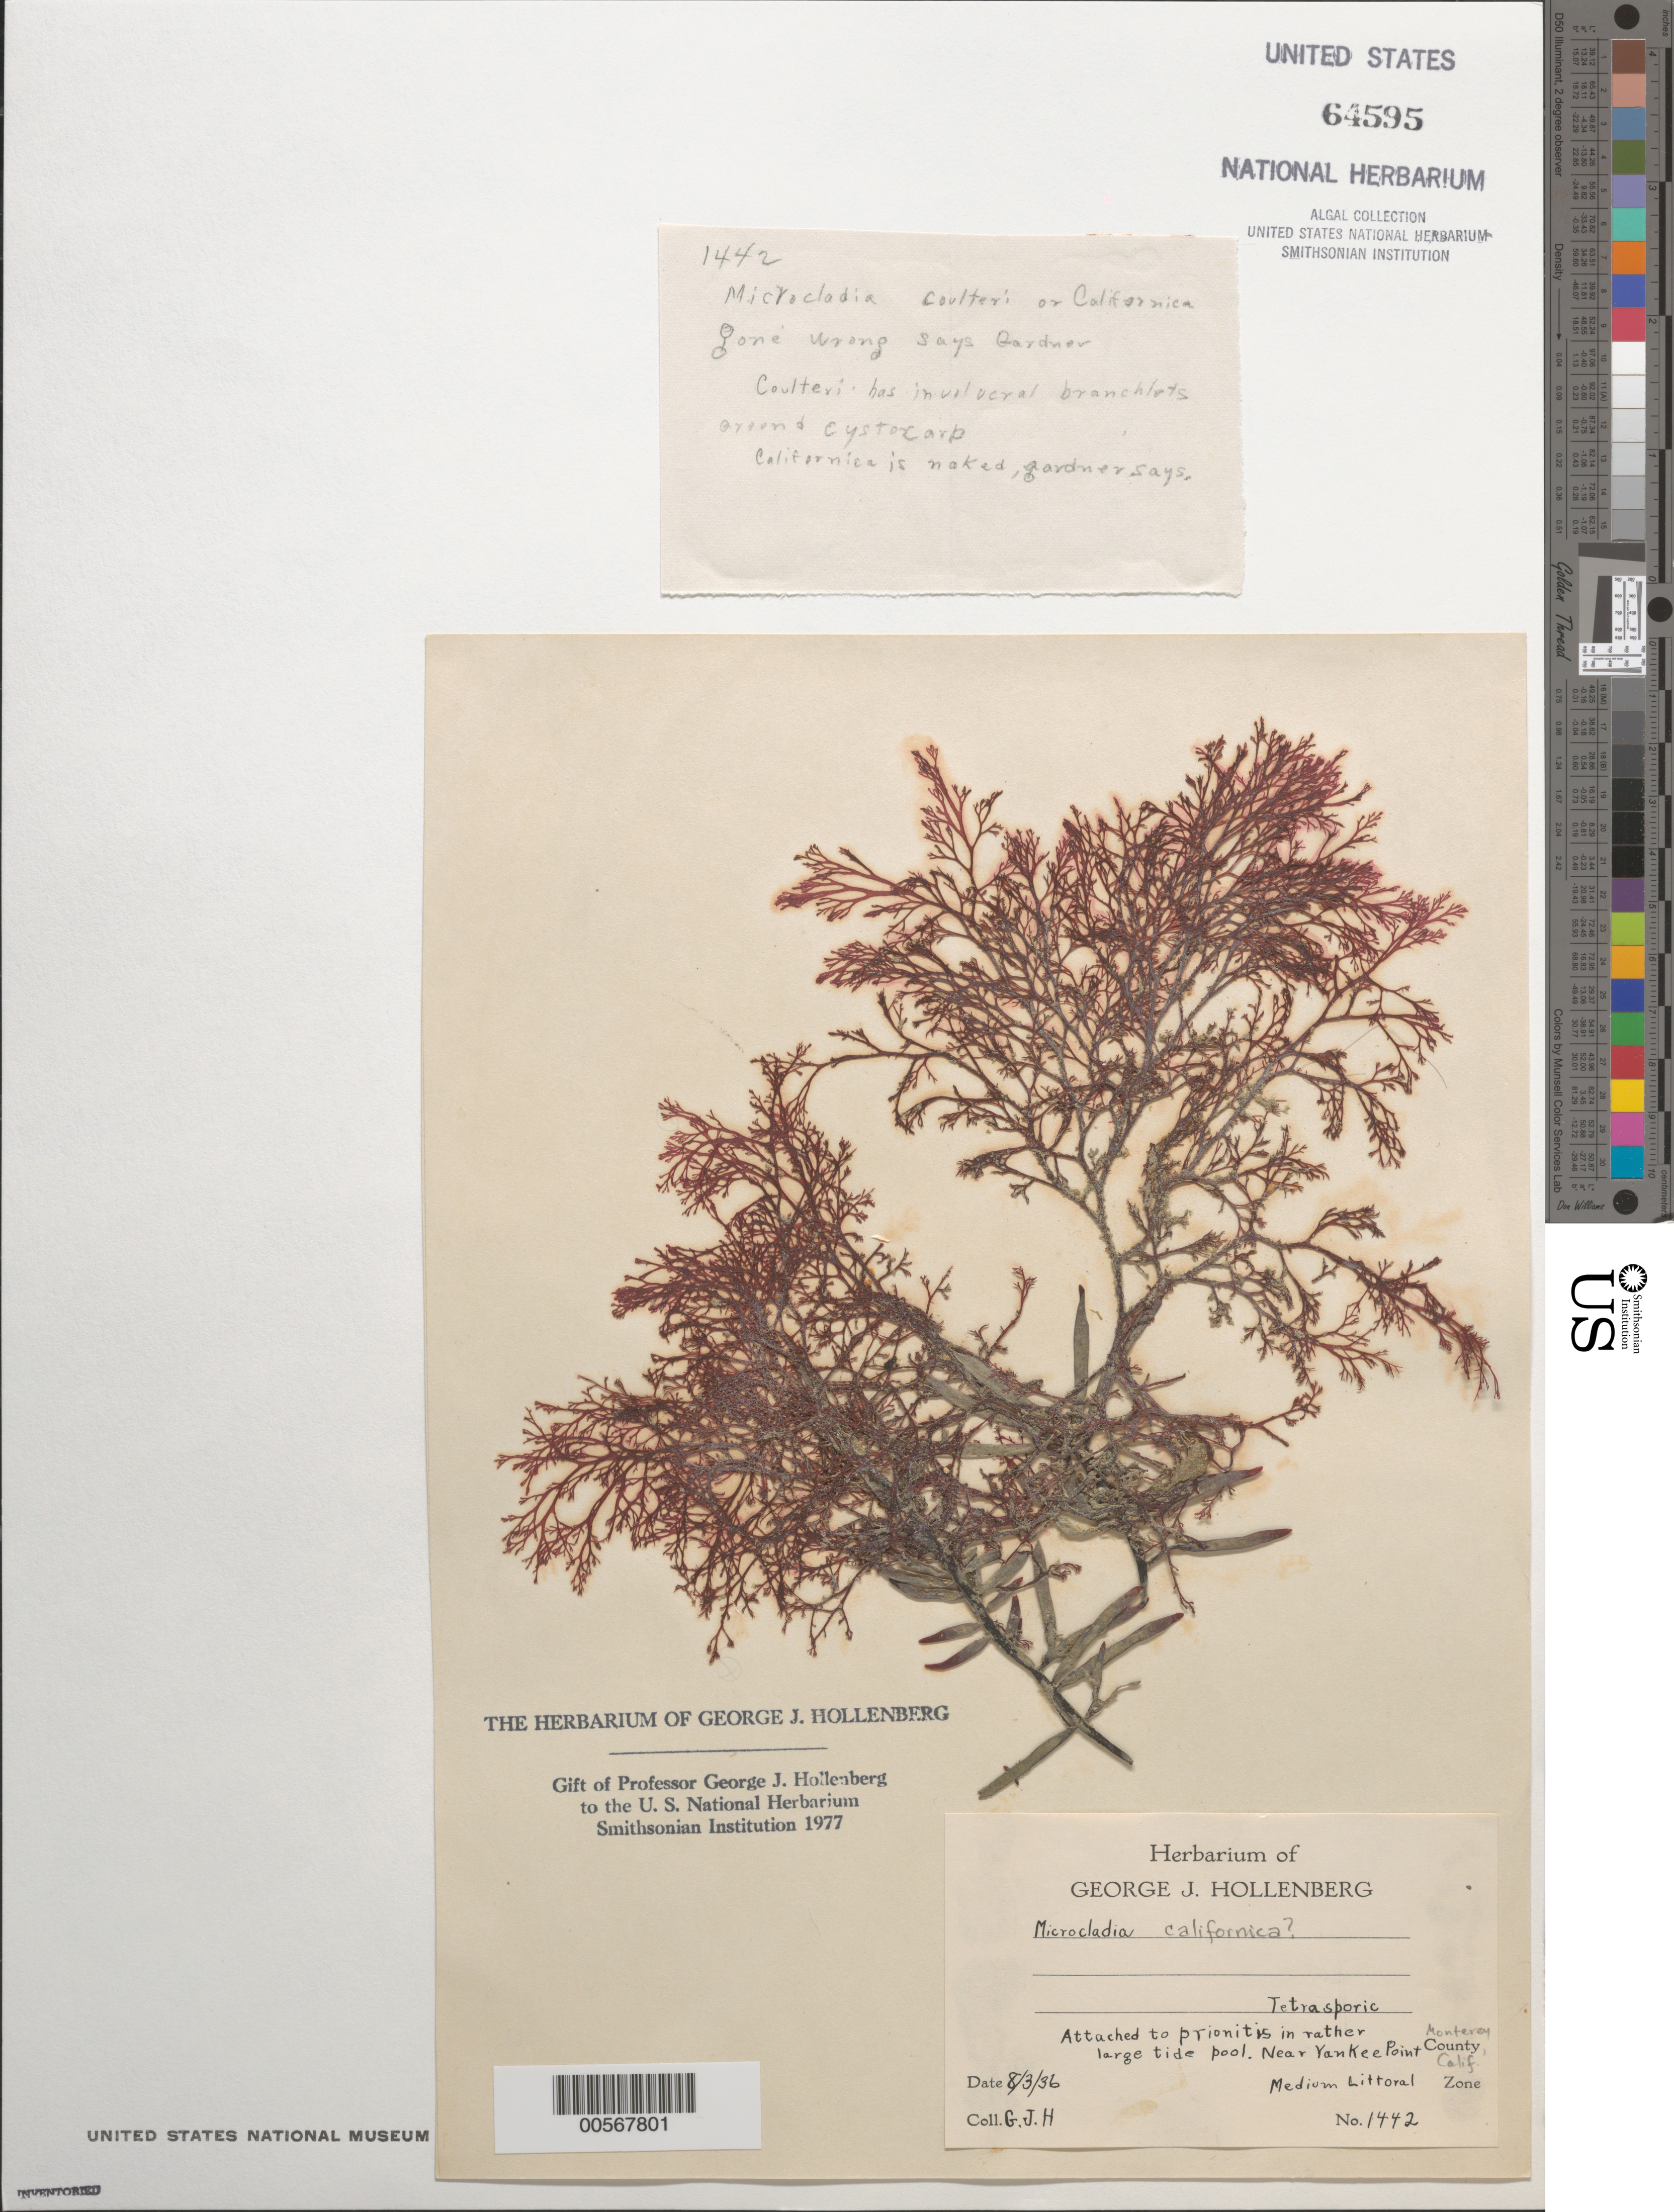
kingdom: Plantae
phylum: Rhodophyta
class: Florideophyceae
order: Ceramiales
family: Ceramiaceae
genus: Campylaephora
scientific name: Campylaephora californica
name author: (Farl.) T.O. Cho in T.O. Cho et al.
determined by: Algae name updating Project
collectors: G. Hollenberg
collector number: GJH 1442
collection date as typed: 03 Aug 1936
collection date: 1936-08-03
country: United States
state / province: California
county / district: Monterey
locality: Near Yankee Point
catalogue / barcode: US 64595